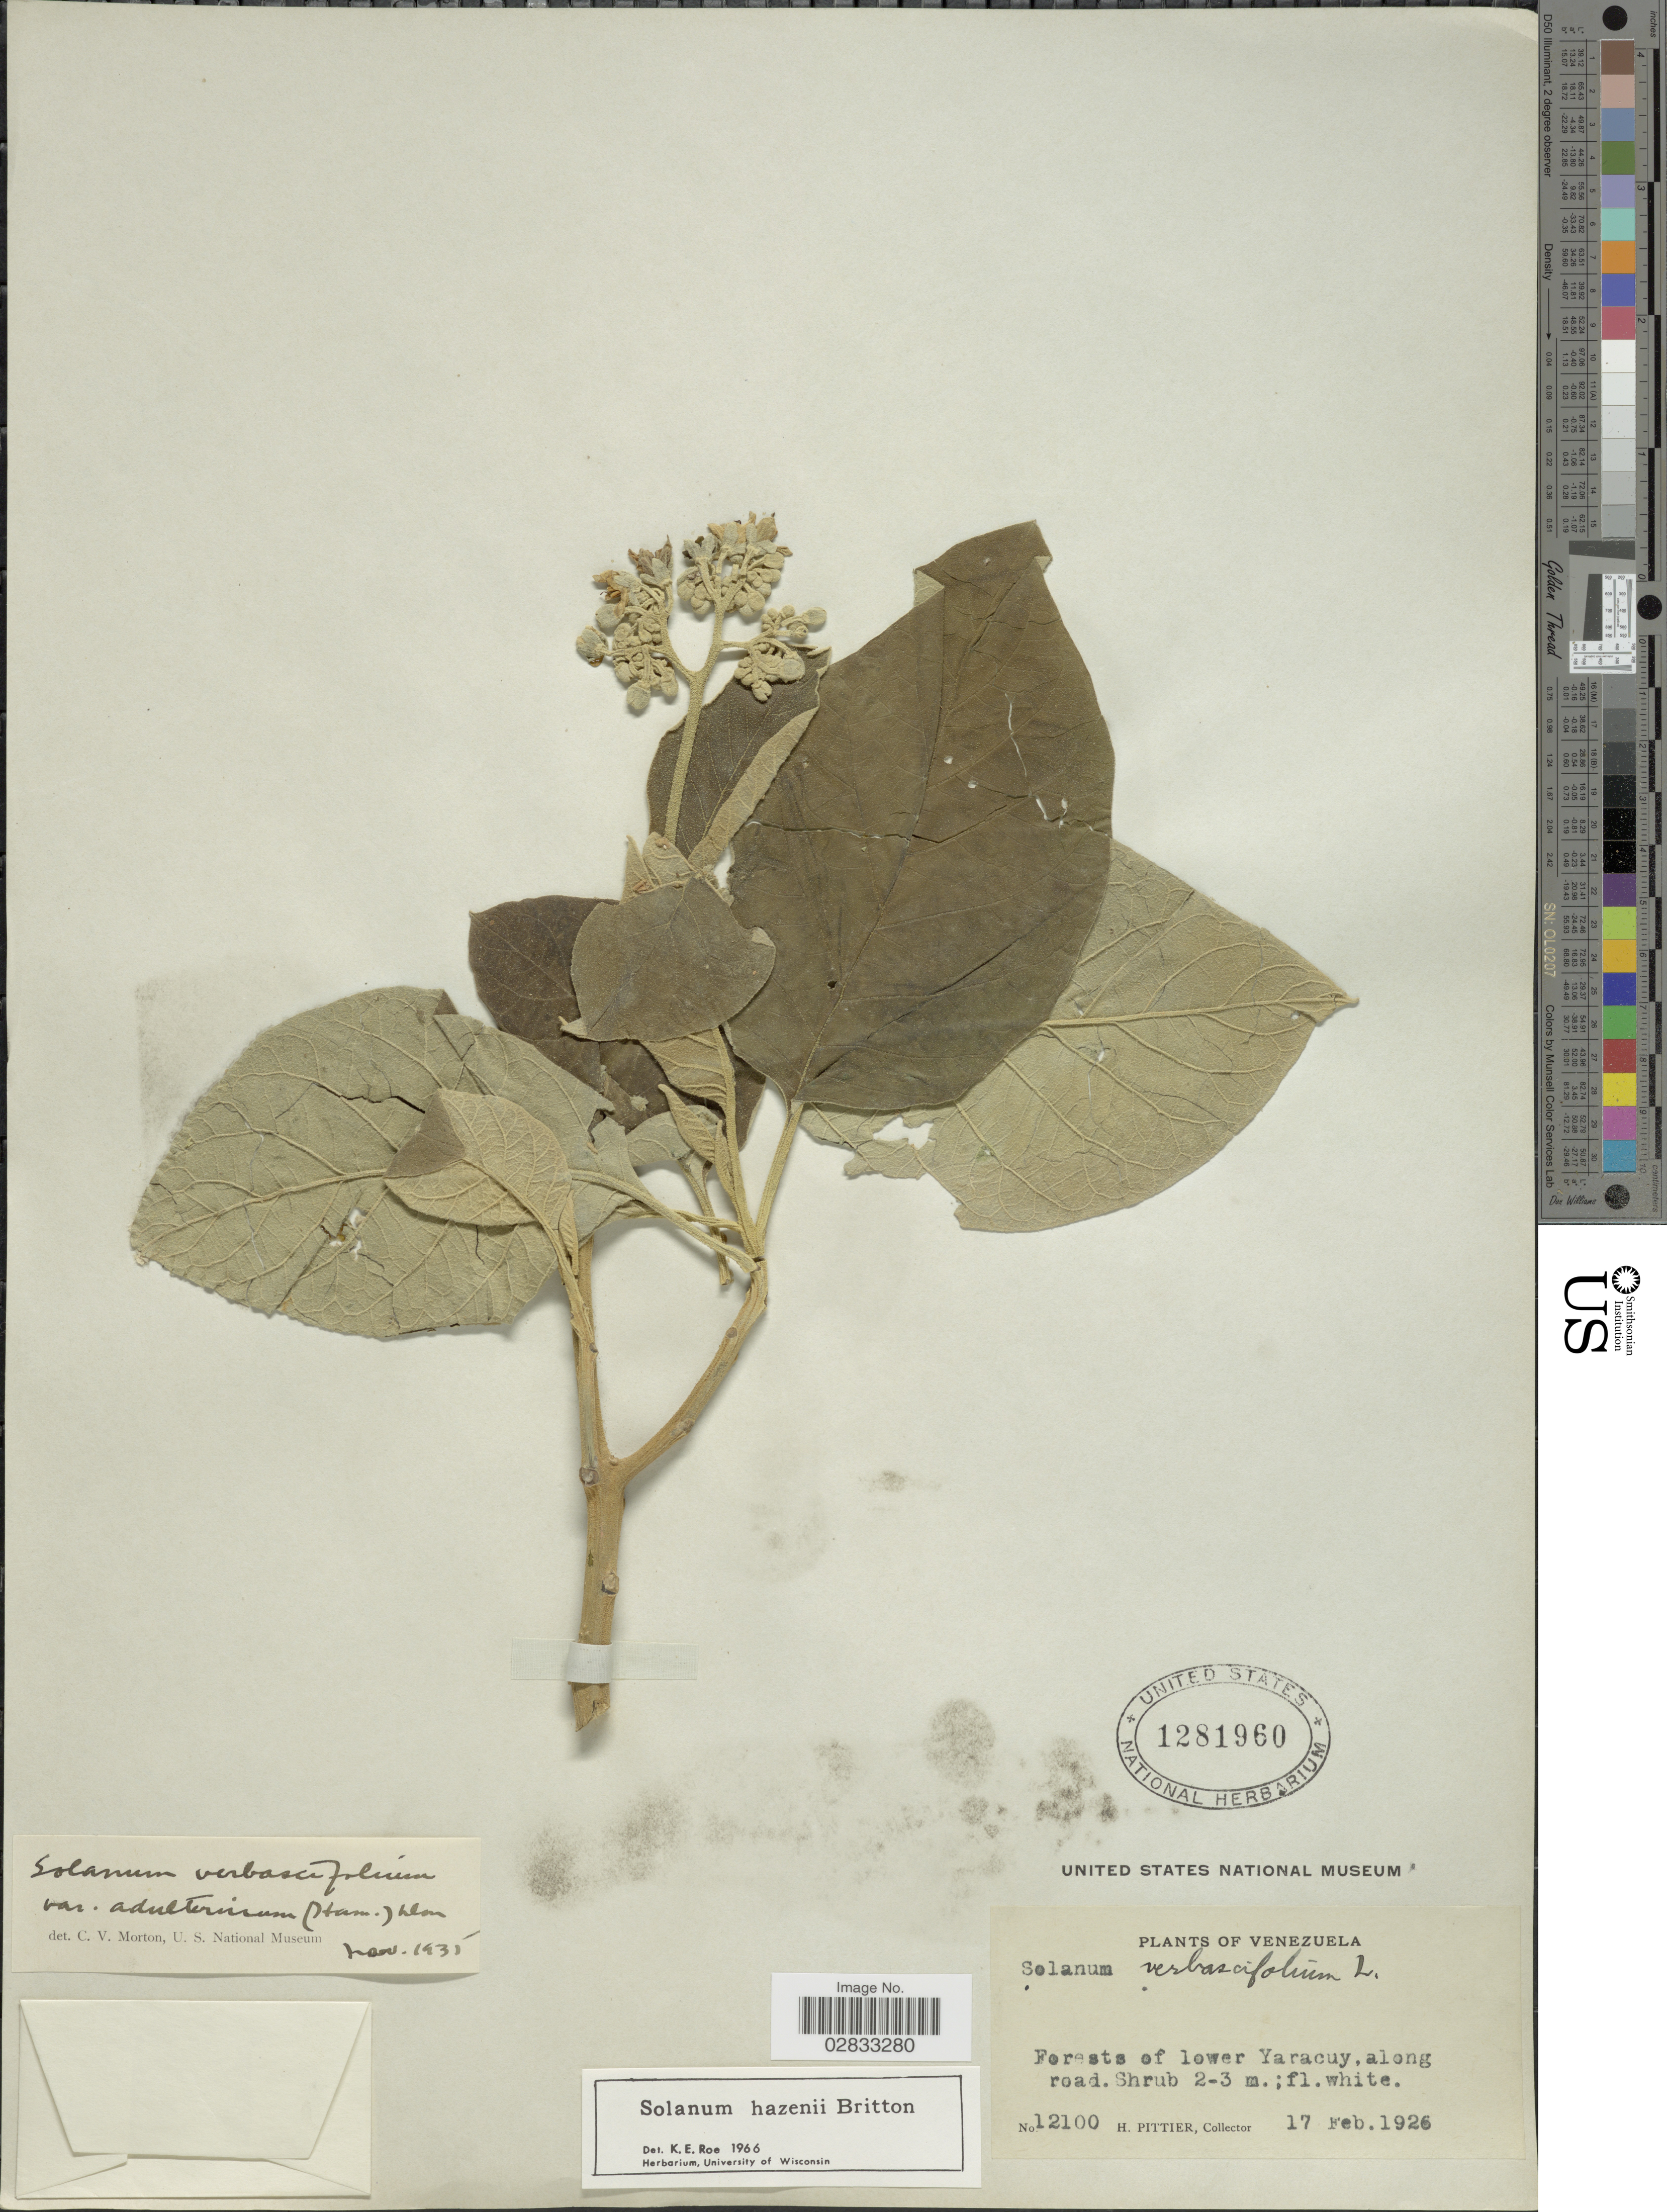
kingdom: Plantae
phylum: Tracheophyta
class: Magnoliopsida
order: Solanales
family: Solanaceae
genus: Solanum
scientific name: Solanum hazenii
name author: Britton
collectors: H. F. Pittier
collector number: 12100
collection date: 1926-02-17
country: Venezuela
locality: Forests of lower Yaracuy, along road.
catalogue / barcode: US 1281960